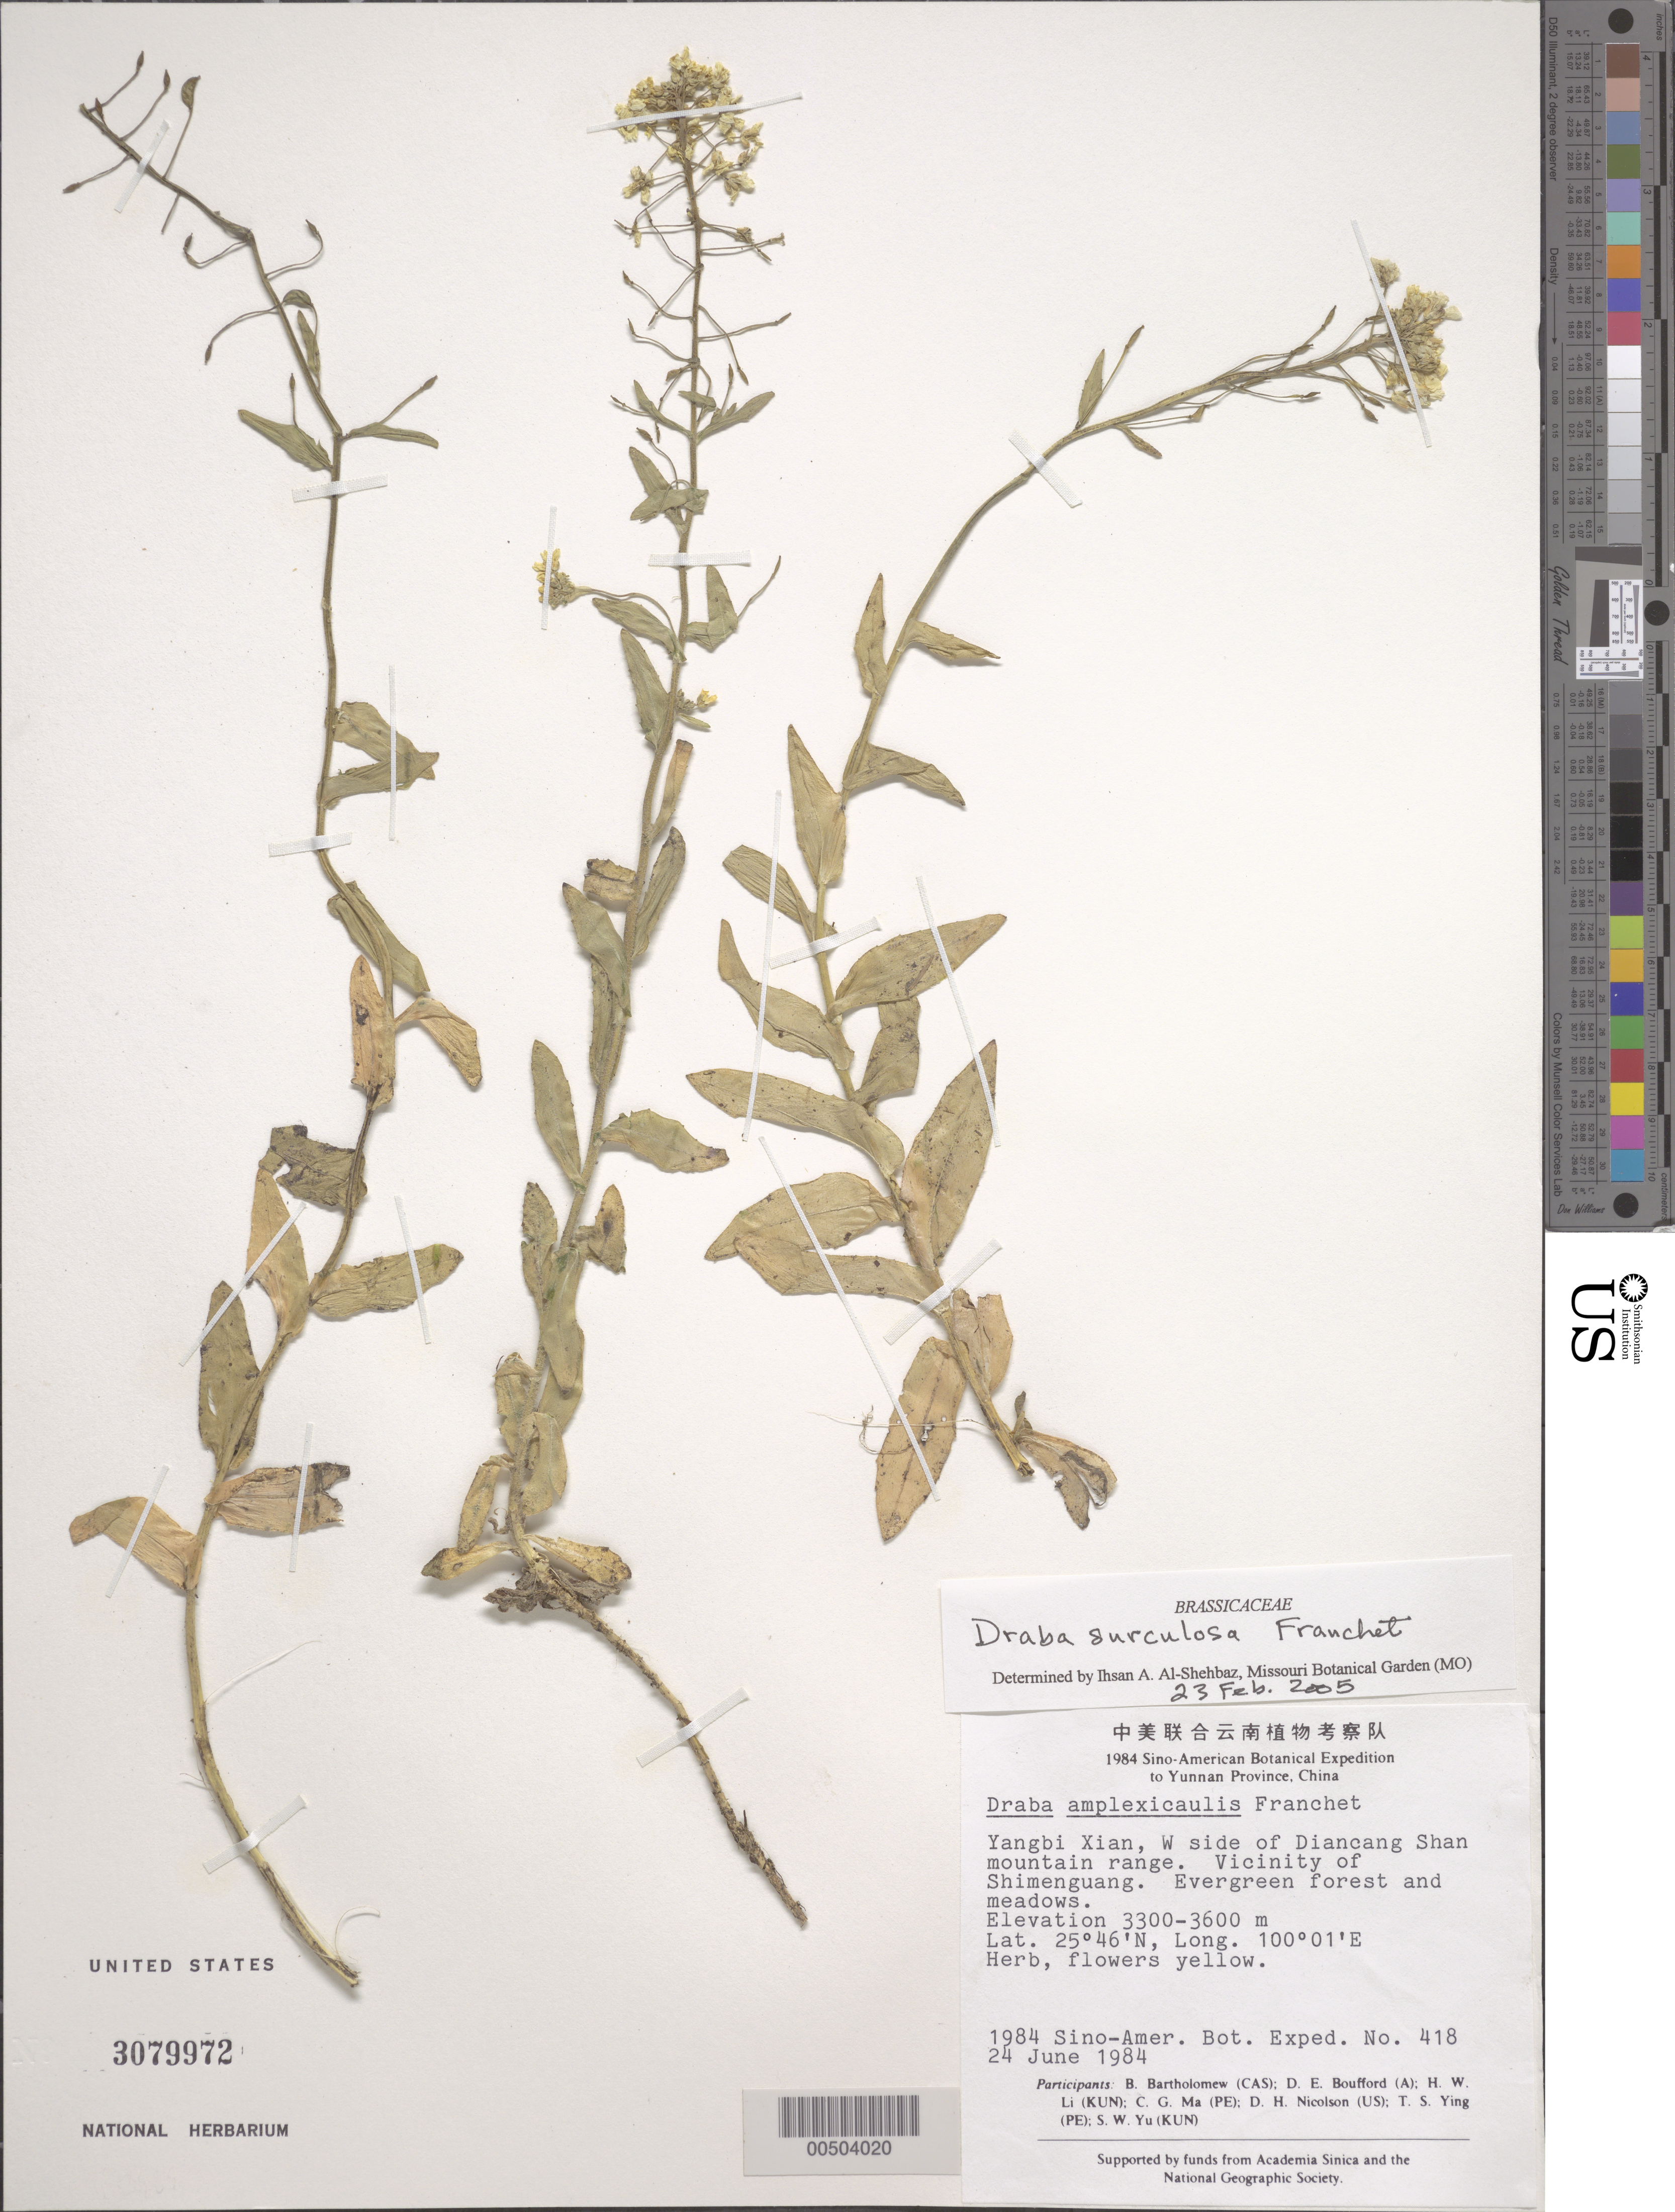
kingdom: Plantae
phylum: Tracheophyta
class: Magnoliopsida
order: Brassicales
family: Brassicaceae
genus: Draba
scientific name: Draba amplexicaulis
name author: Franch.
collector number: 418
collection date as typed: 24 Jun 1984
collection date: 1984-06-24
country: China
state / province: Yunnan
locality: W side of Diancang Shan mountain range. Vicinity of Shimenguang, Yangbi District (Yangbi Xian)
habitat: Evergreen forest and meadows. Herb, flowers yellow.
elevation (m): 3300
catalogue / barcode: US 3079972